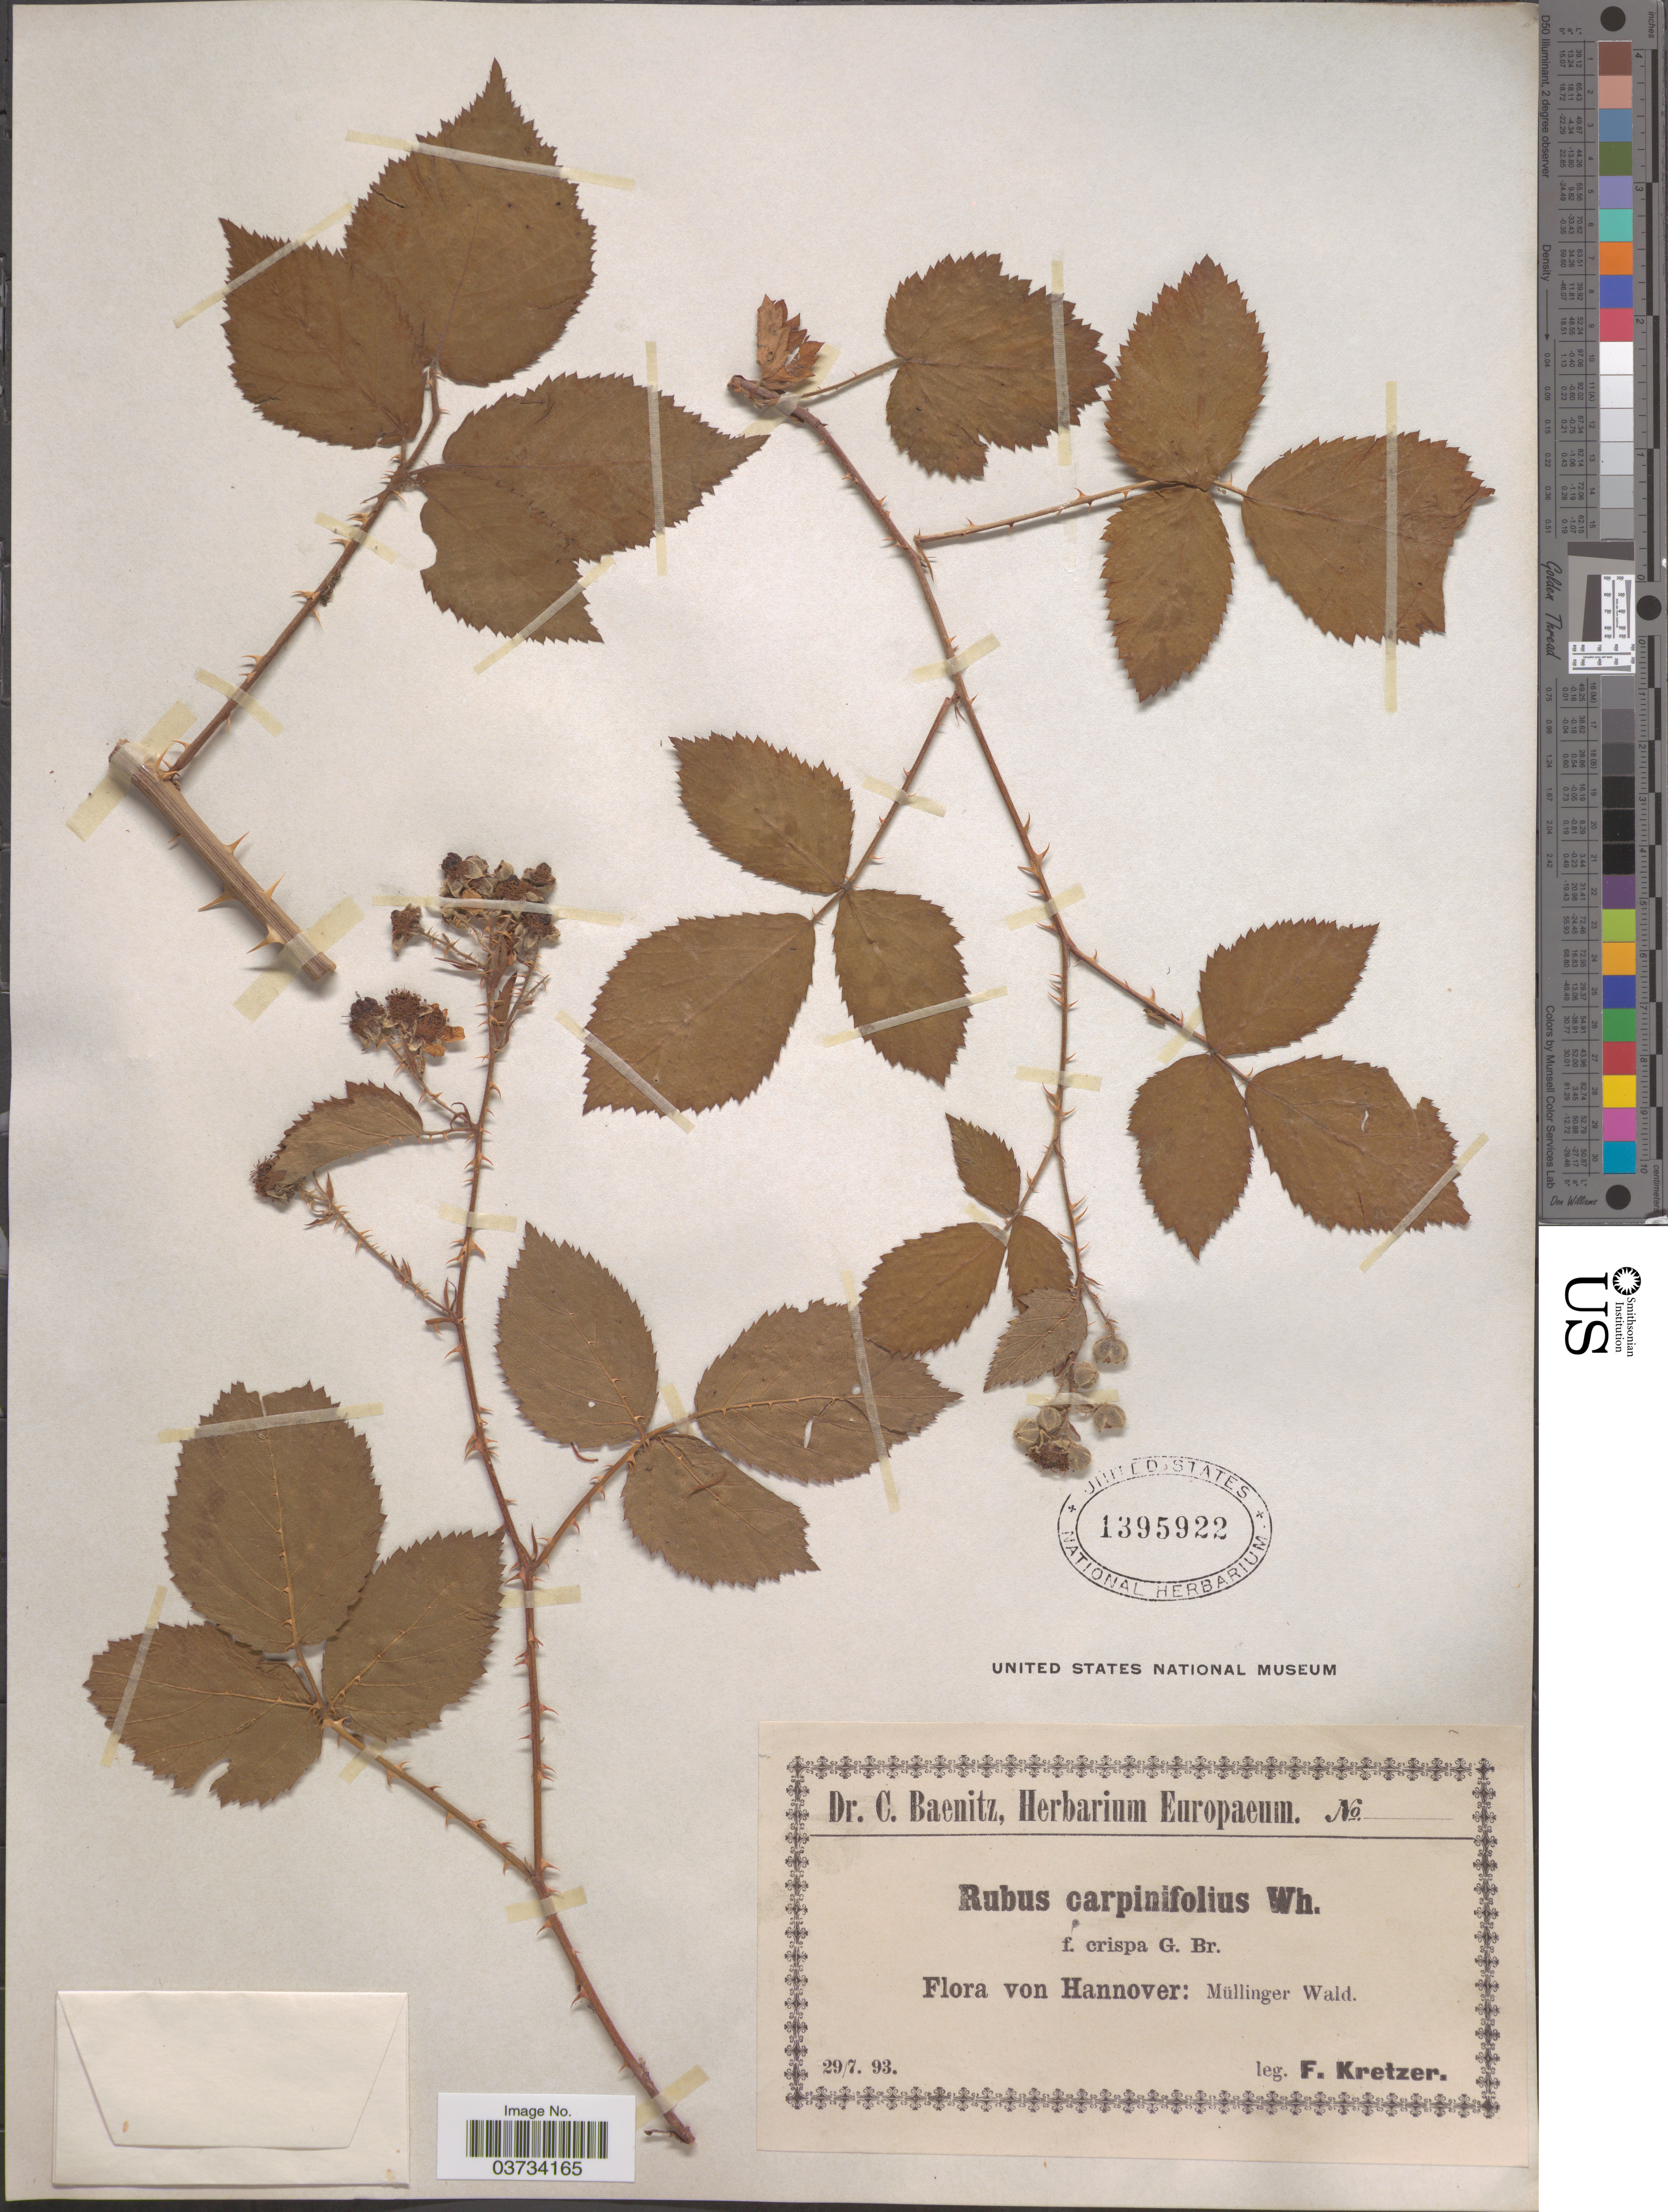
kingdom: Plantae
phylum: Tracheophyta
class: Magnoliopsida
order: Rosales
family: Rosaceae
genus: Rubus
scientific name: Rubus carpinifolius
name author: Rydb.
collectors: F. Kretzer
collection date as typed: Transcribed d/m/y: 29/7/93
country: Germany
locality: Hannover: Müllinger Wald.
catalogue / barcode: US 1395922